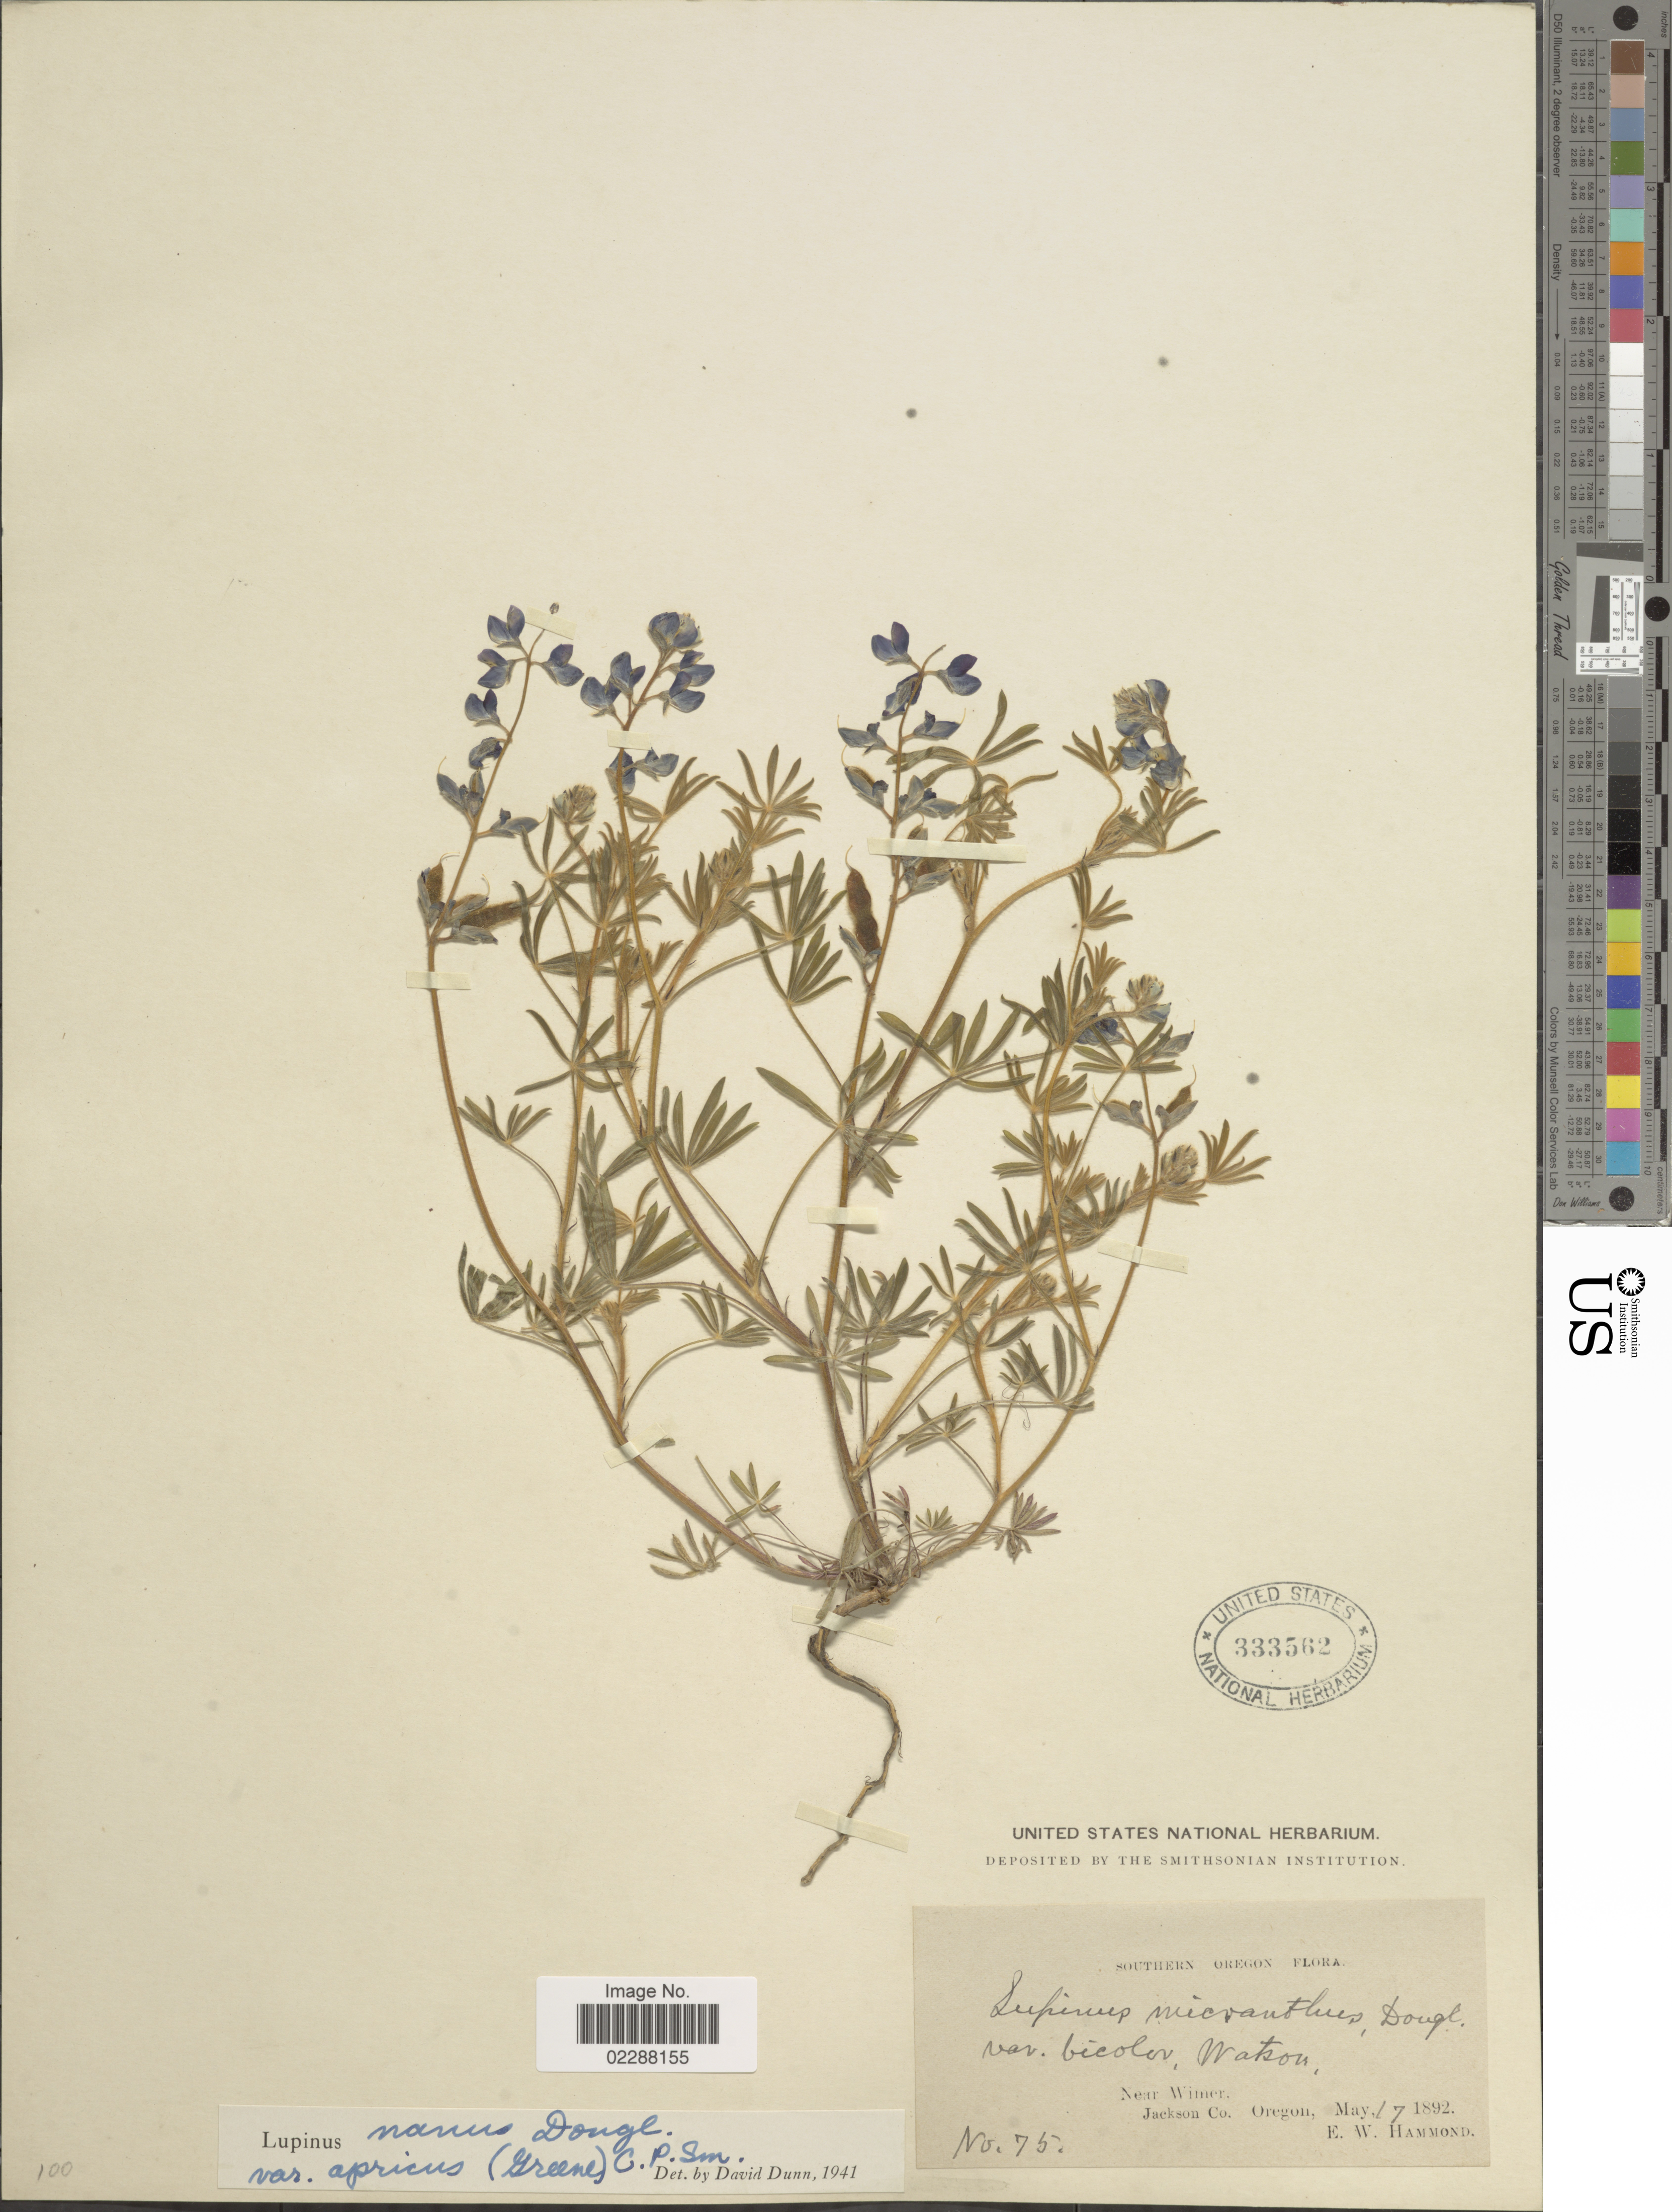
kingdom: Plantae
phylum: Tracheophyta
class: Magnoliopsida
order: Fabales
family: Fabaceae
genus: Lupinus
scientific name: Lupinus vallicola subsp. apricus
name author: (Greene) D.B. Dunn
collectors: E. Hammond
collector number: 75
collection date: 1892-05-17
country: United States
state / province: Oregon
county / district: Jackson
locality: Southern Oregon, Near Wimer, Jackson Co. Oregon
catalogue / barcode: US 333562